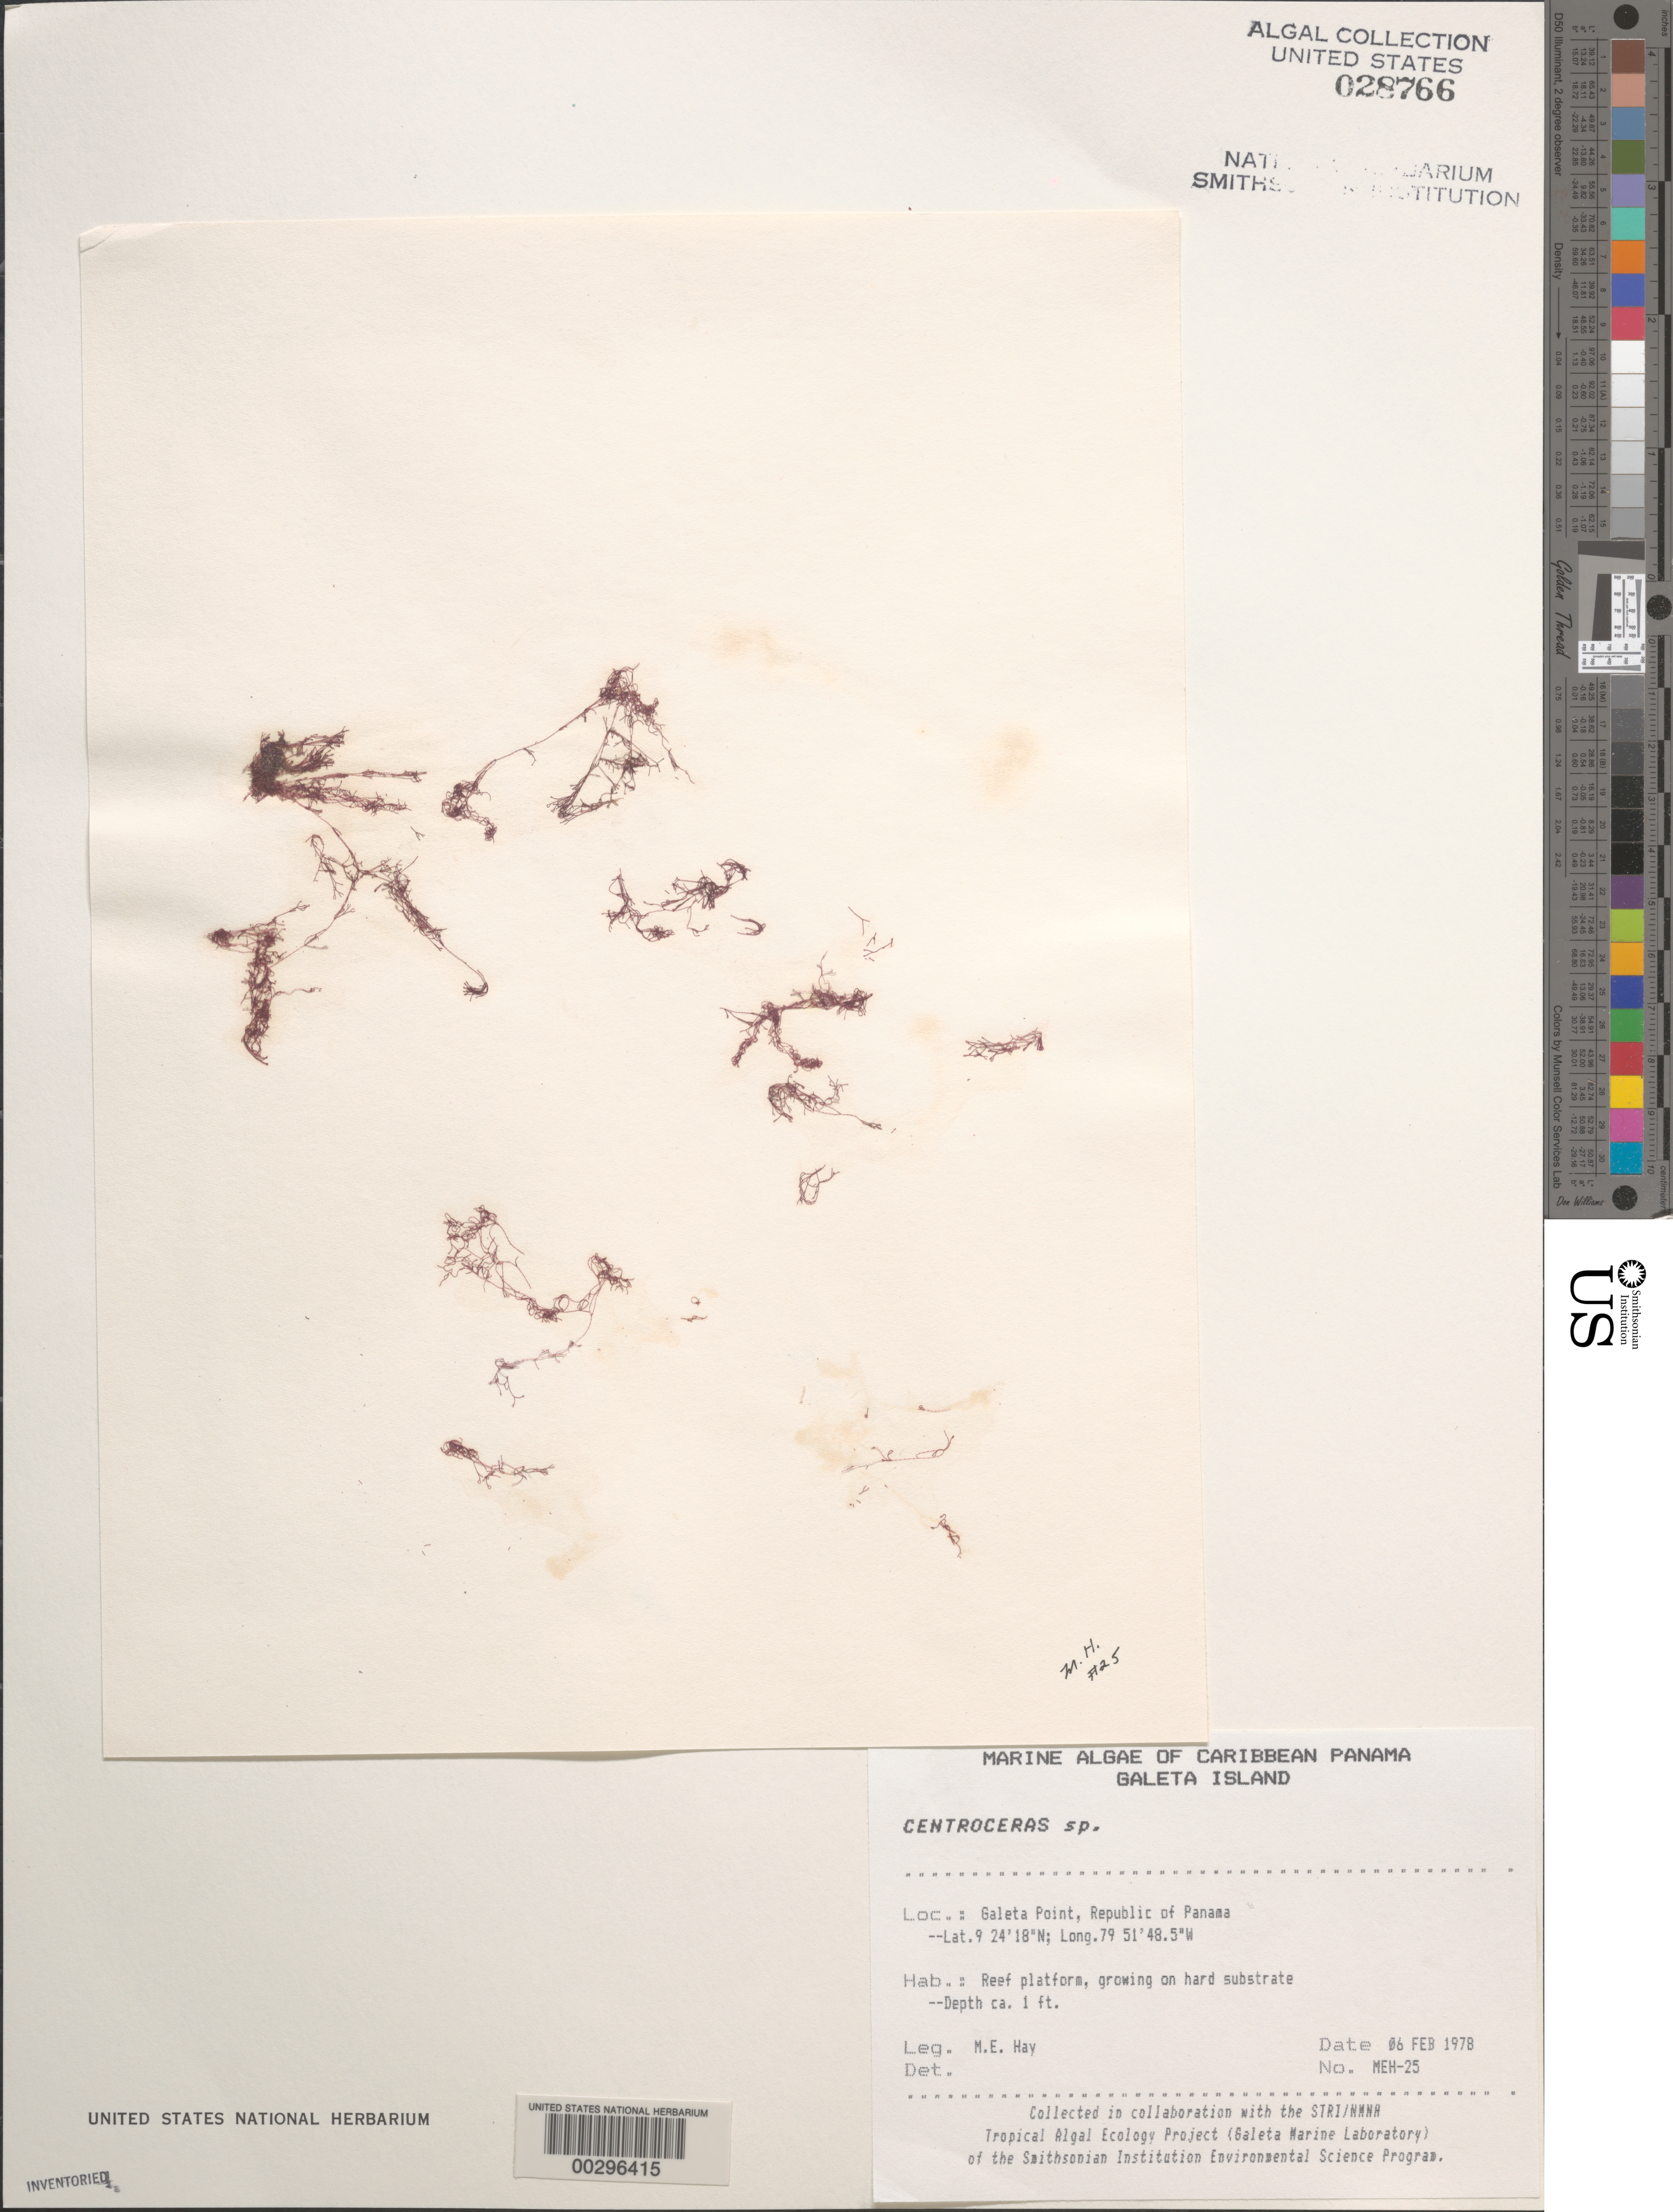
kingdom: Plantae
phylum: Rhodophyta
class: Florideophyceae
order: Ceramiales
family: Ceramiaceae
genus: Centroceras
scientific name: Centroceras sp.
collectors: M. E. Hay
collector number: MEH-25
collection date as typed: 06 Feb 1978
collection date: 1978-02-06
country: Panama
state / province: Colón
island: Galeta Island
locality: Galeta Point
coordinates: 9 24'18"N, 79 51'48.5"W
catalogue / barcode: US 28766